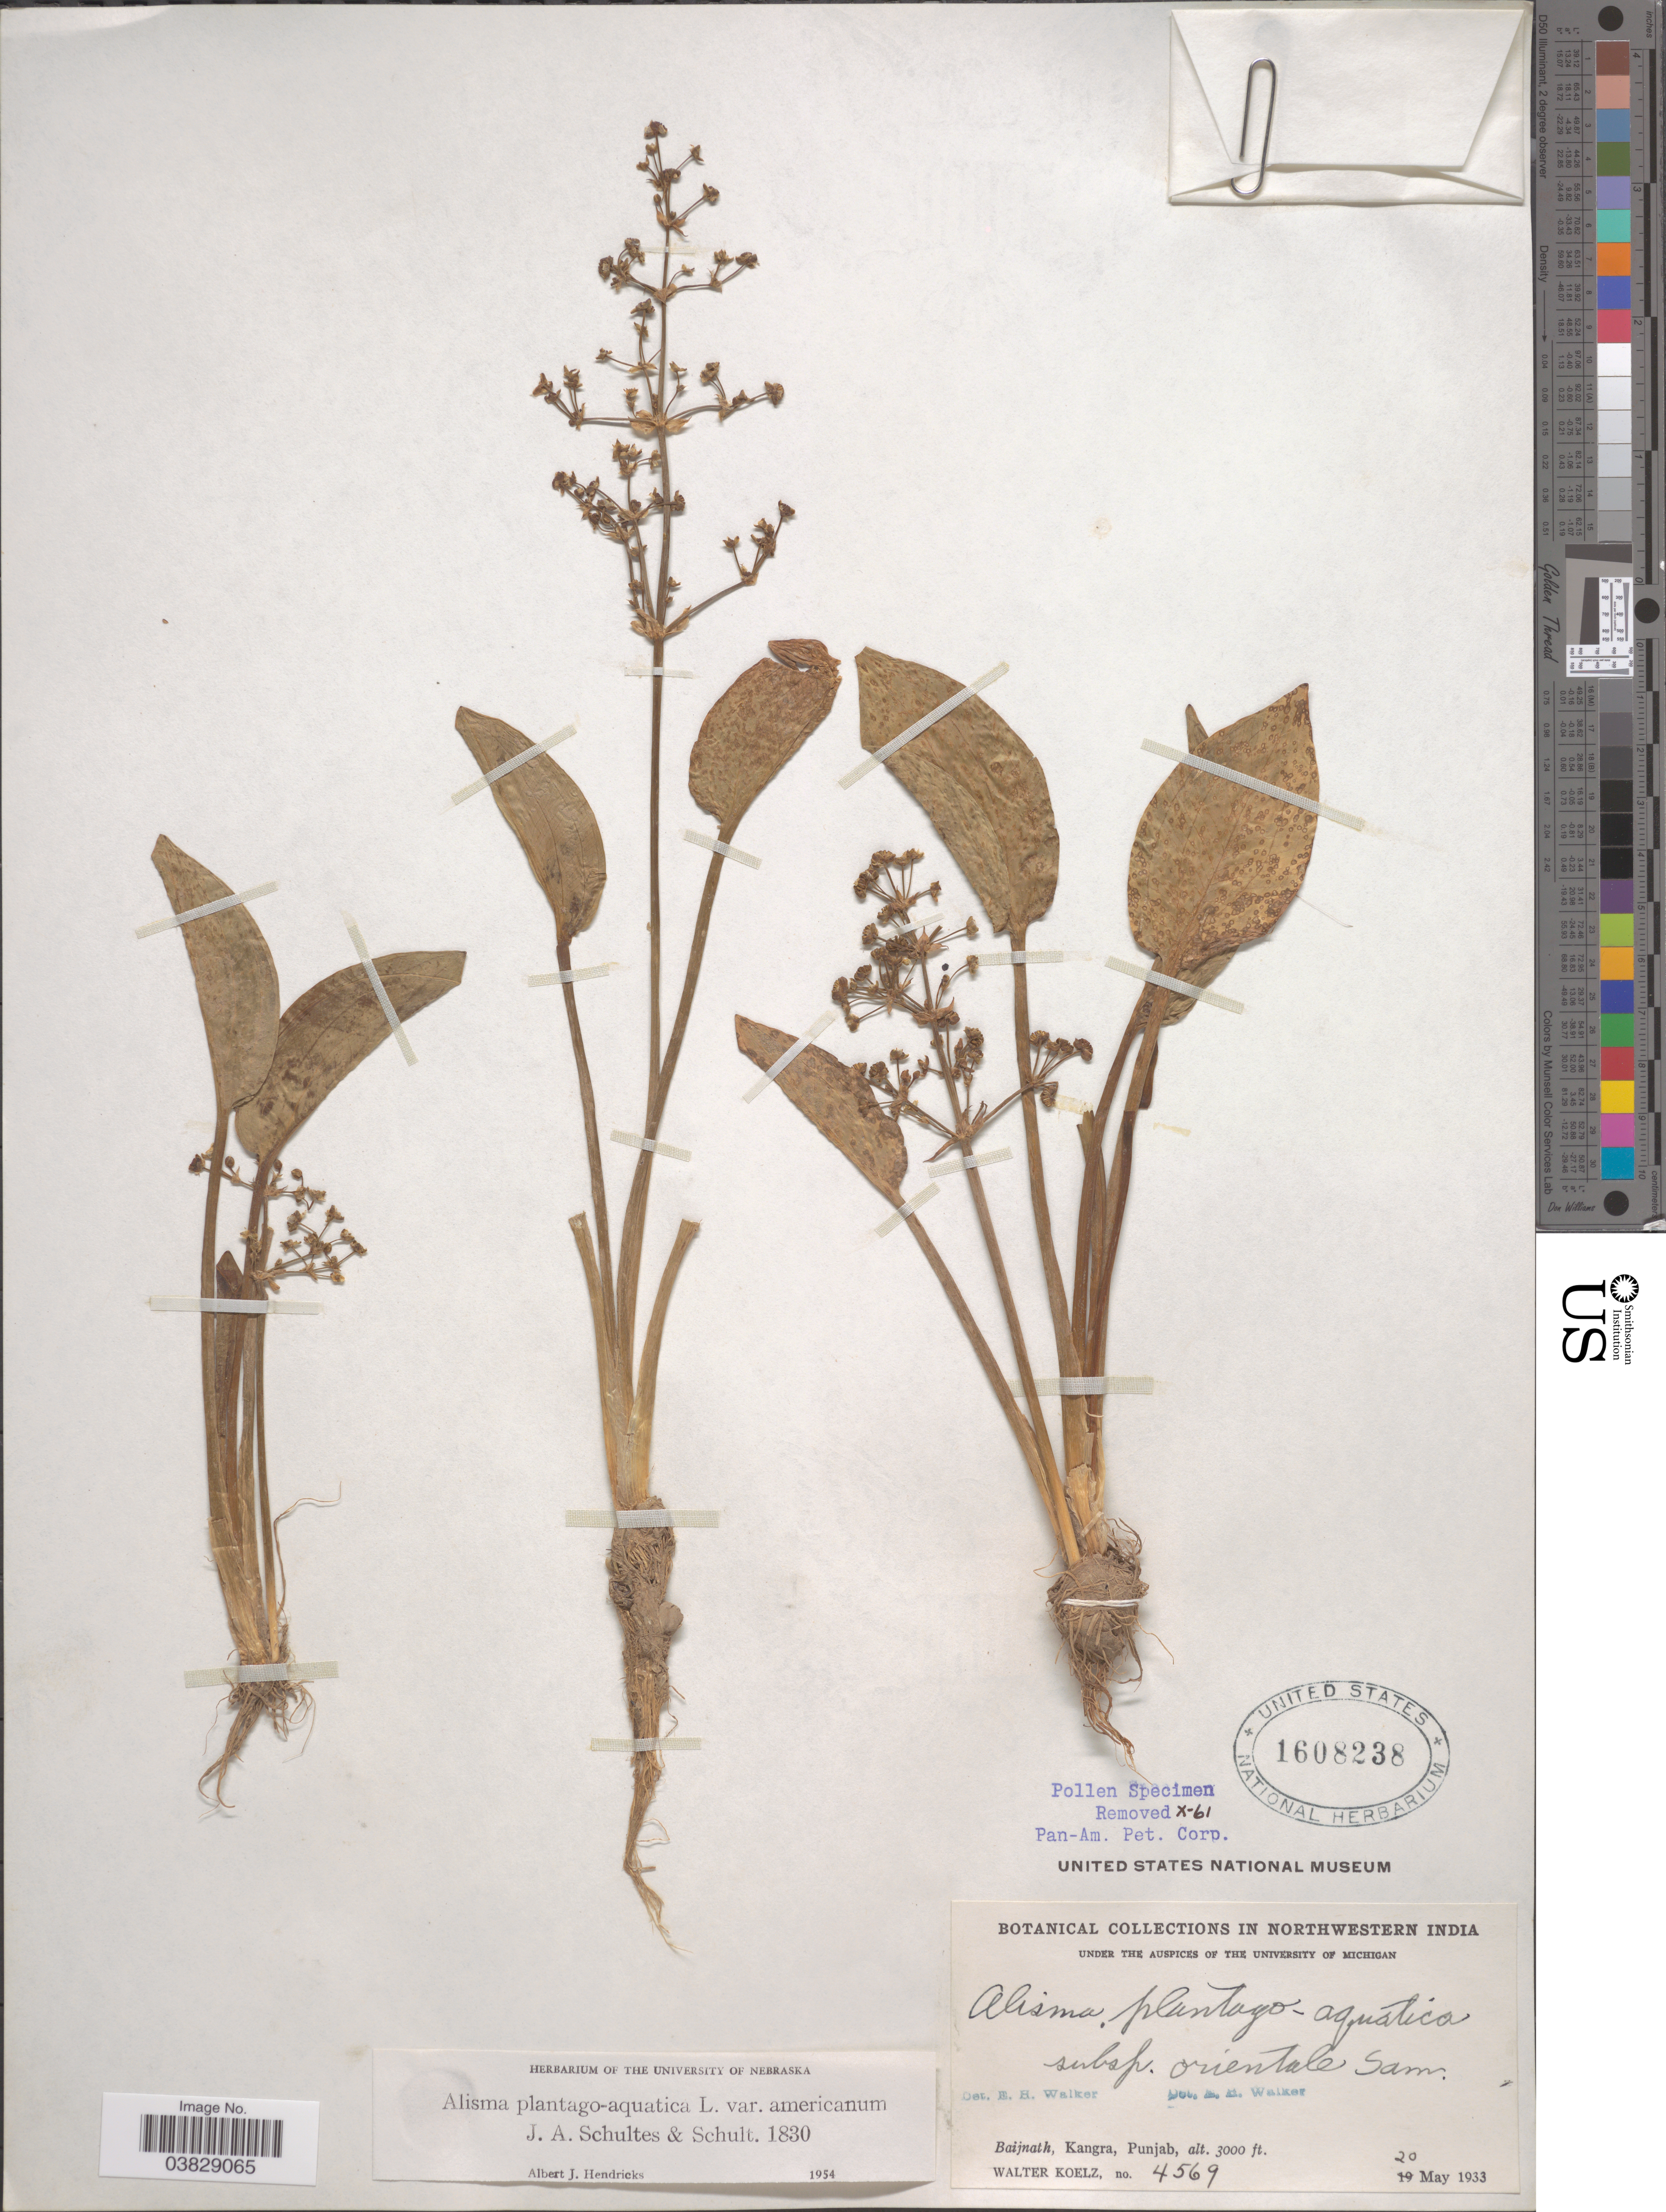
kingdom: Plantae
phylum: Tracheophyta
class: Liliopsida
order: Alismatales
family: Alismataceae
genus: Alisma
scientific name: Alisma plantago-aquatica var. americanum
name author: L.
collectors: W. N. Koelz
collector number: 4569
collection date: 1933-05-20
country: India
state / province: Punjab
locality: Northwestern India. Baijnath, Kangra.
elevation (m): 914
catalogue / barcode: US 1608238